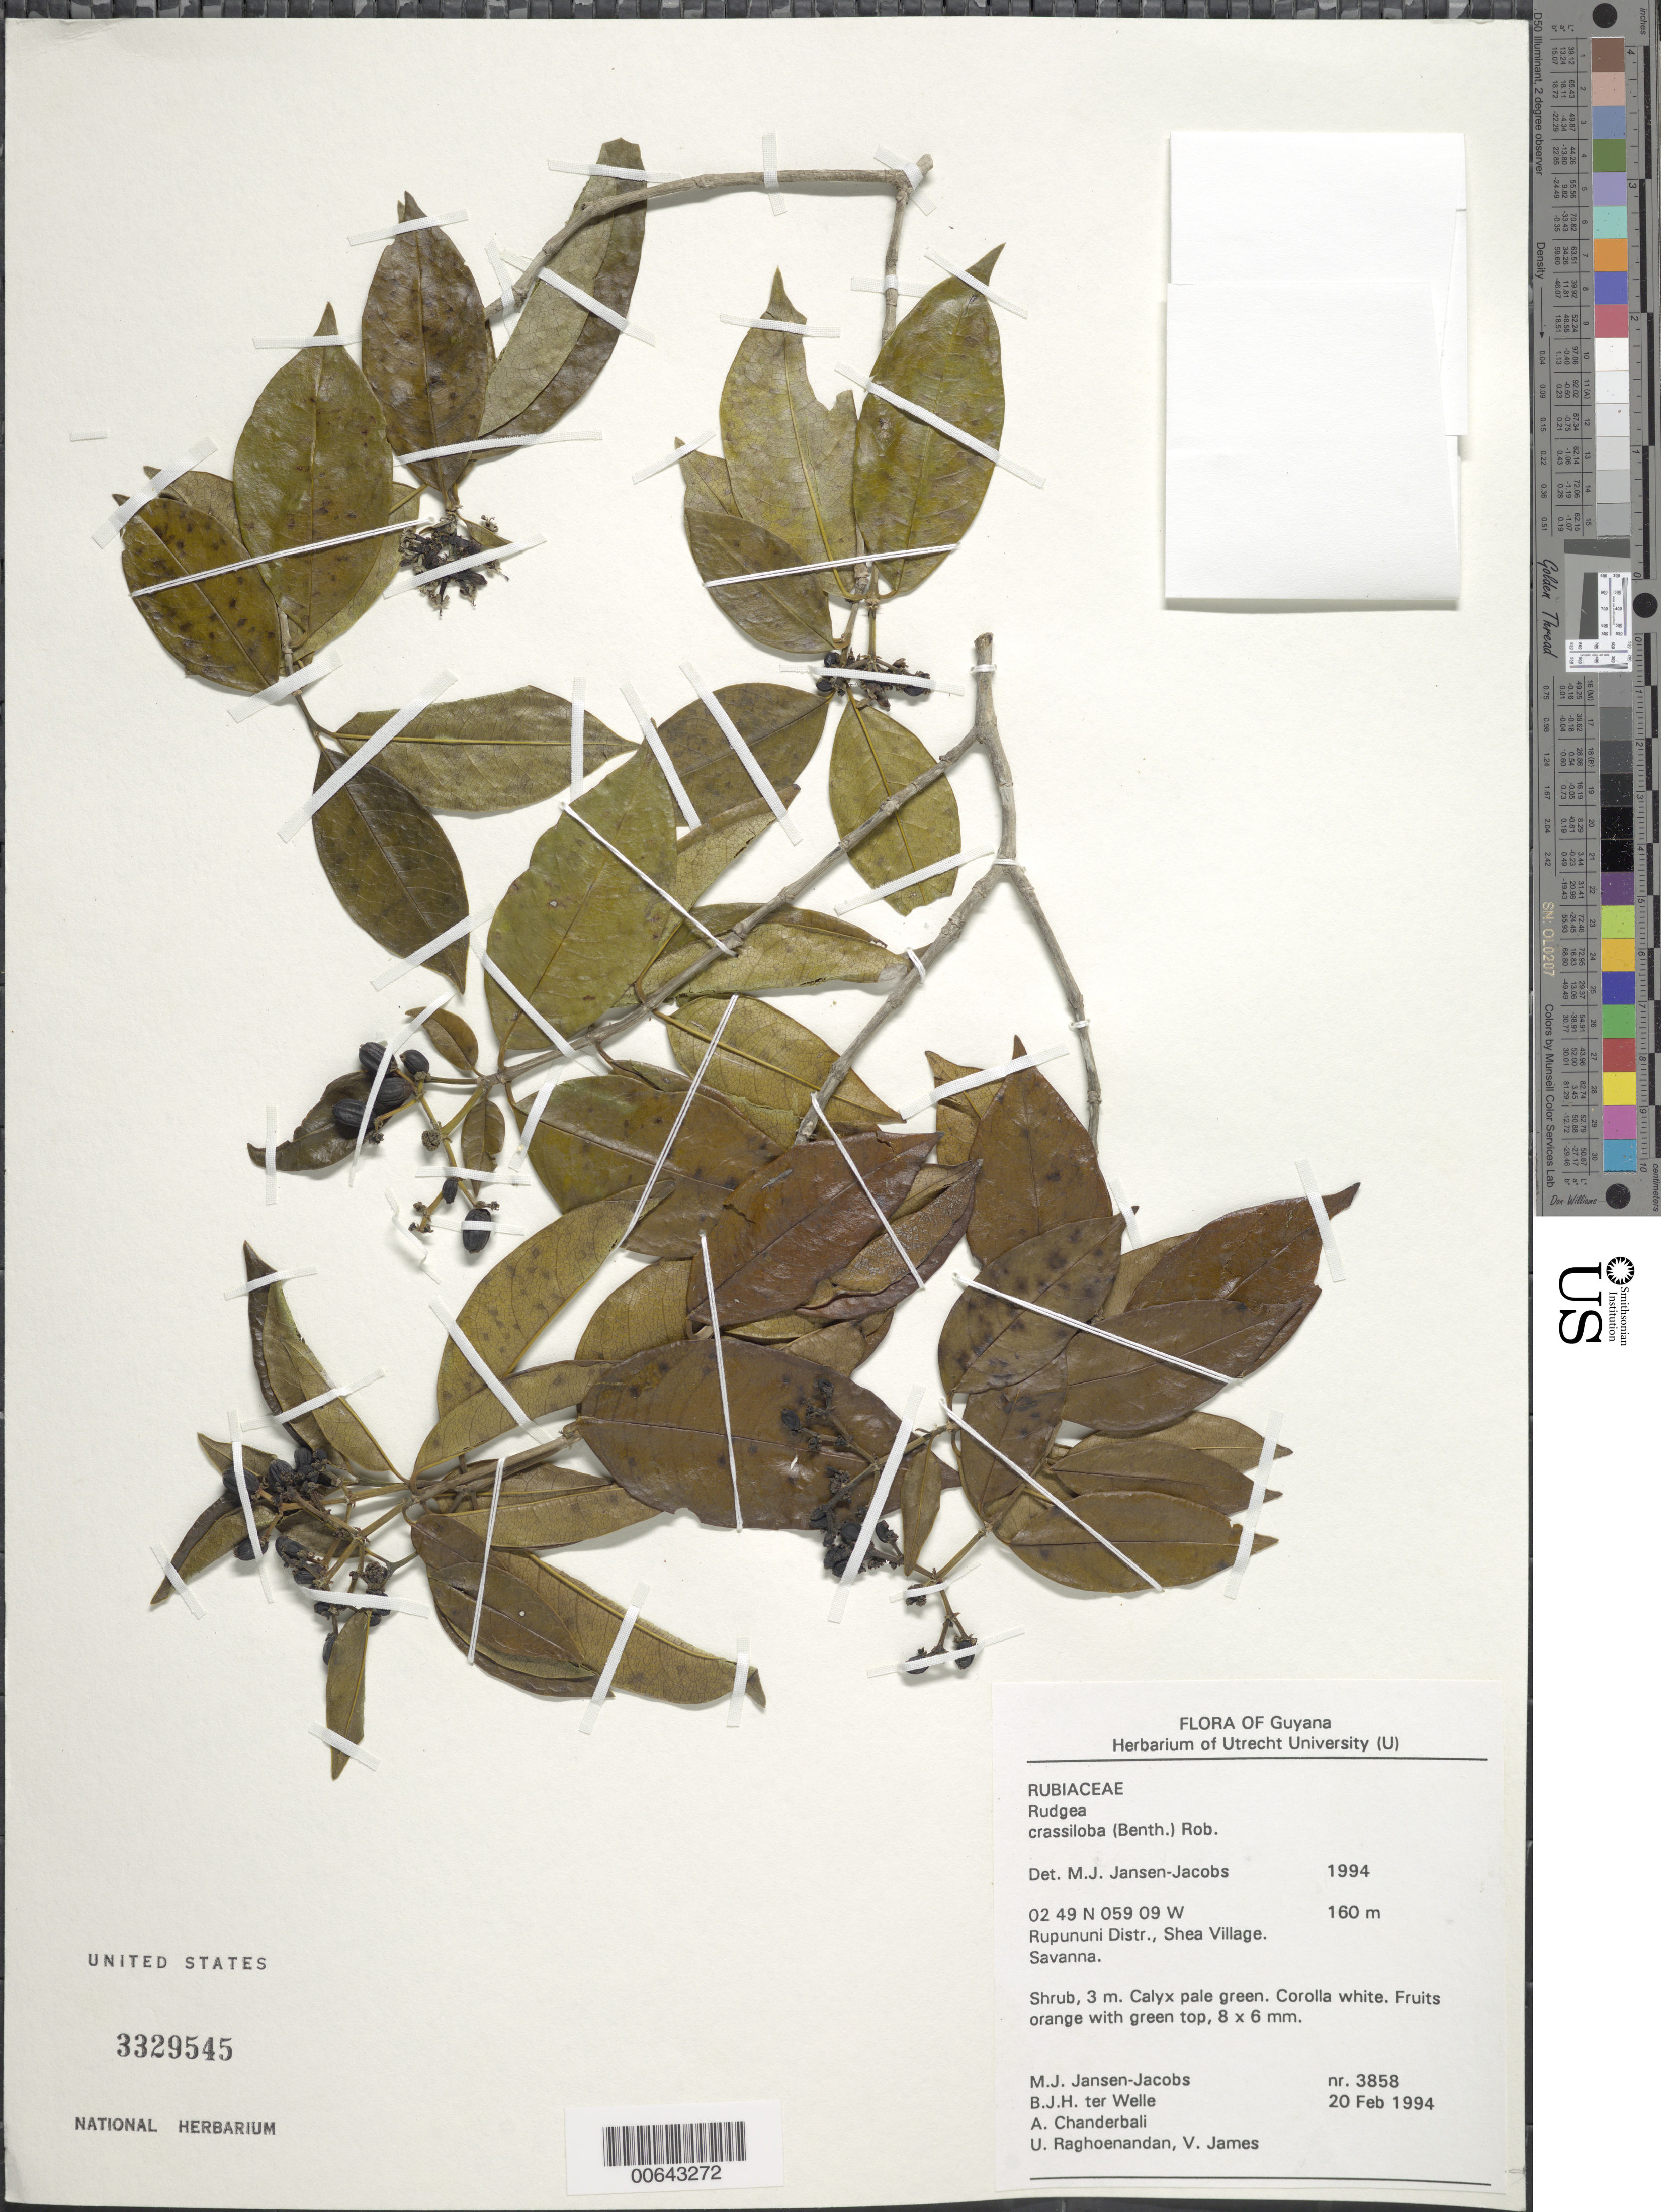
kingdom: Plantae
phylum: Tracheophyta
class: Magnoliopsida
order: Gentianales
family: Rubiaceae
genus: Rudgea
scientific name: Rudgea crassiloba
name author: (Benth.) B.L. Rob.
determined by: Jansen-Jacobs, M. J., (U), Nationaal Herbarium Nederland, Utrecht University branch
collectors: M. J. Jansen-Jacobs, B. Welle, A. S. Chanderbali, U. Raghoenandan & V. James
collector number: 3858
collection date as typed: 20-Feb-94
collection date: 1994-02-20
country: Guyana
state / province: U. Takutu-U. Essequibo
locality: Shea Village, Rupununi Dist.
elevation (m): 160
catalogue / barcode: US 3329545